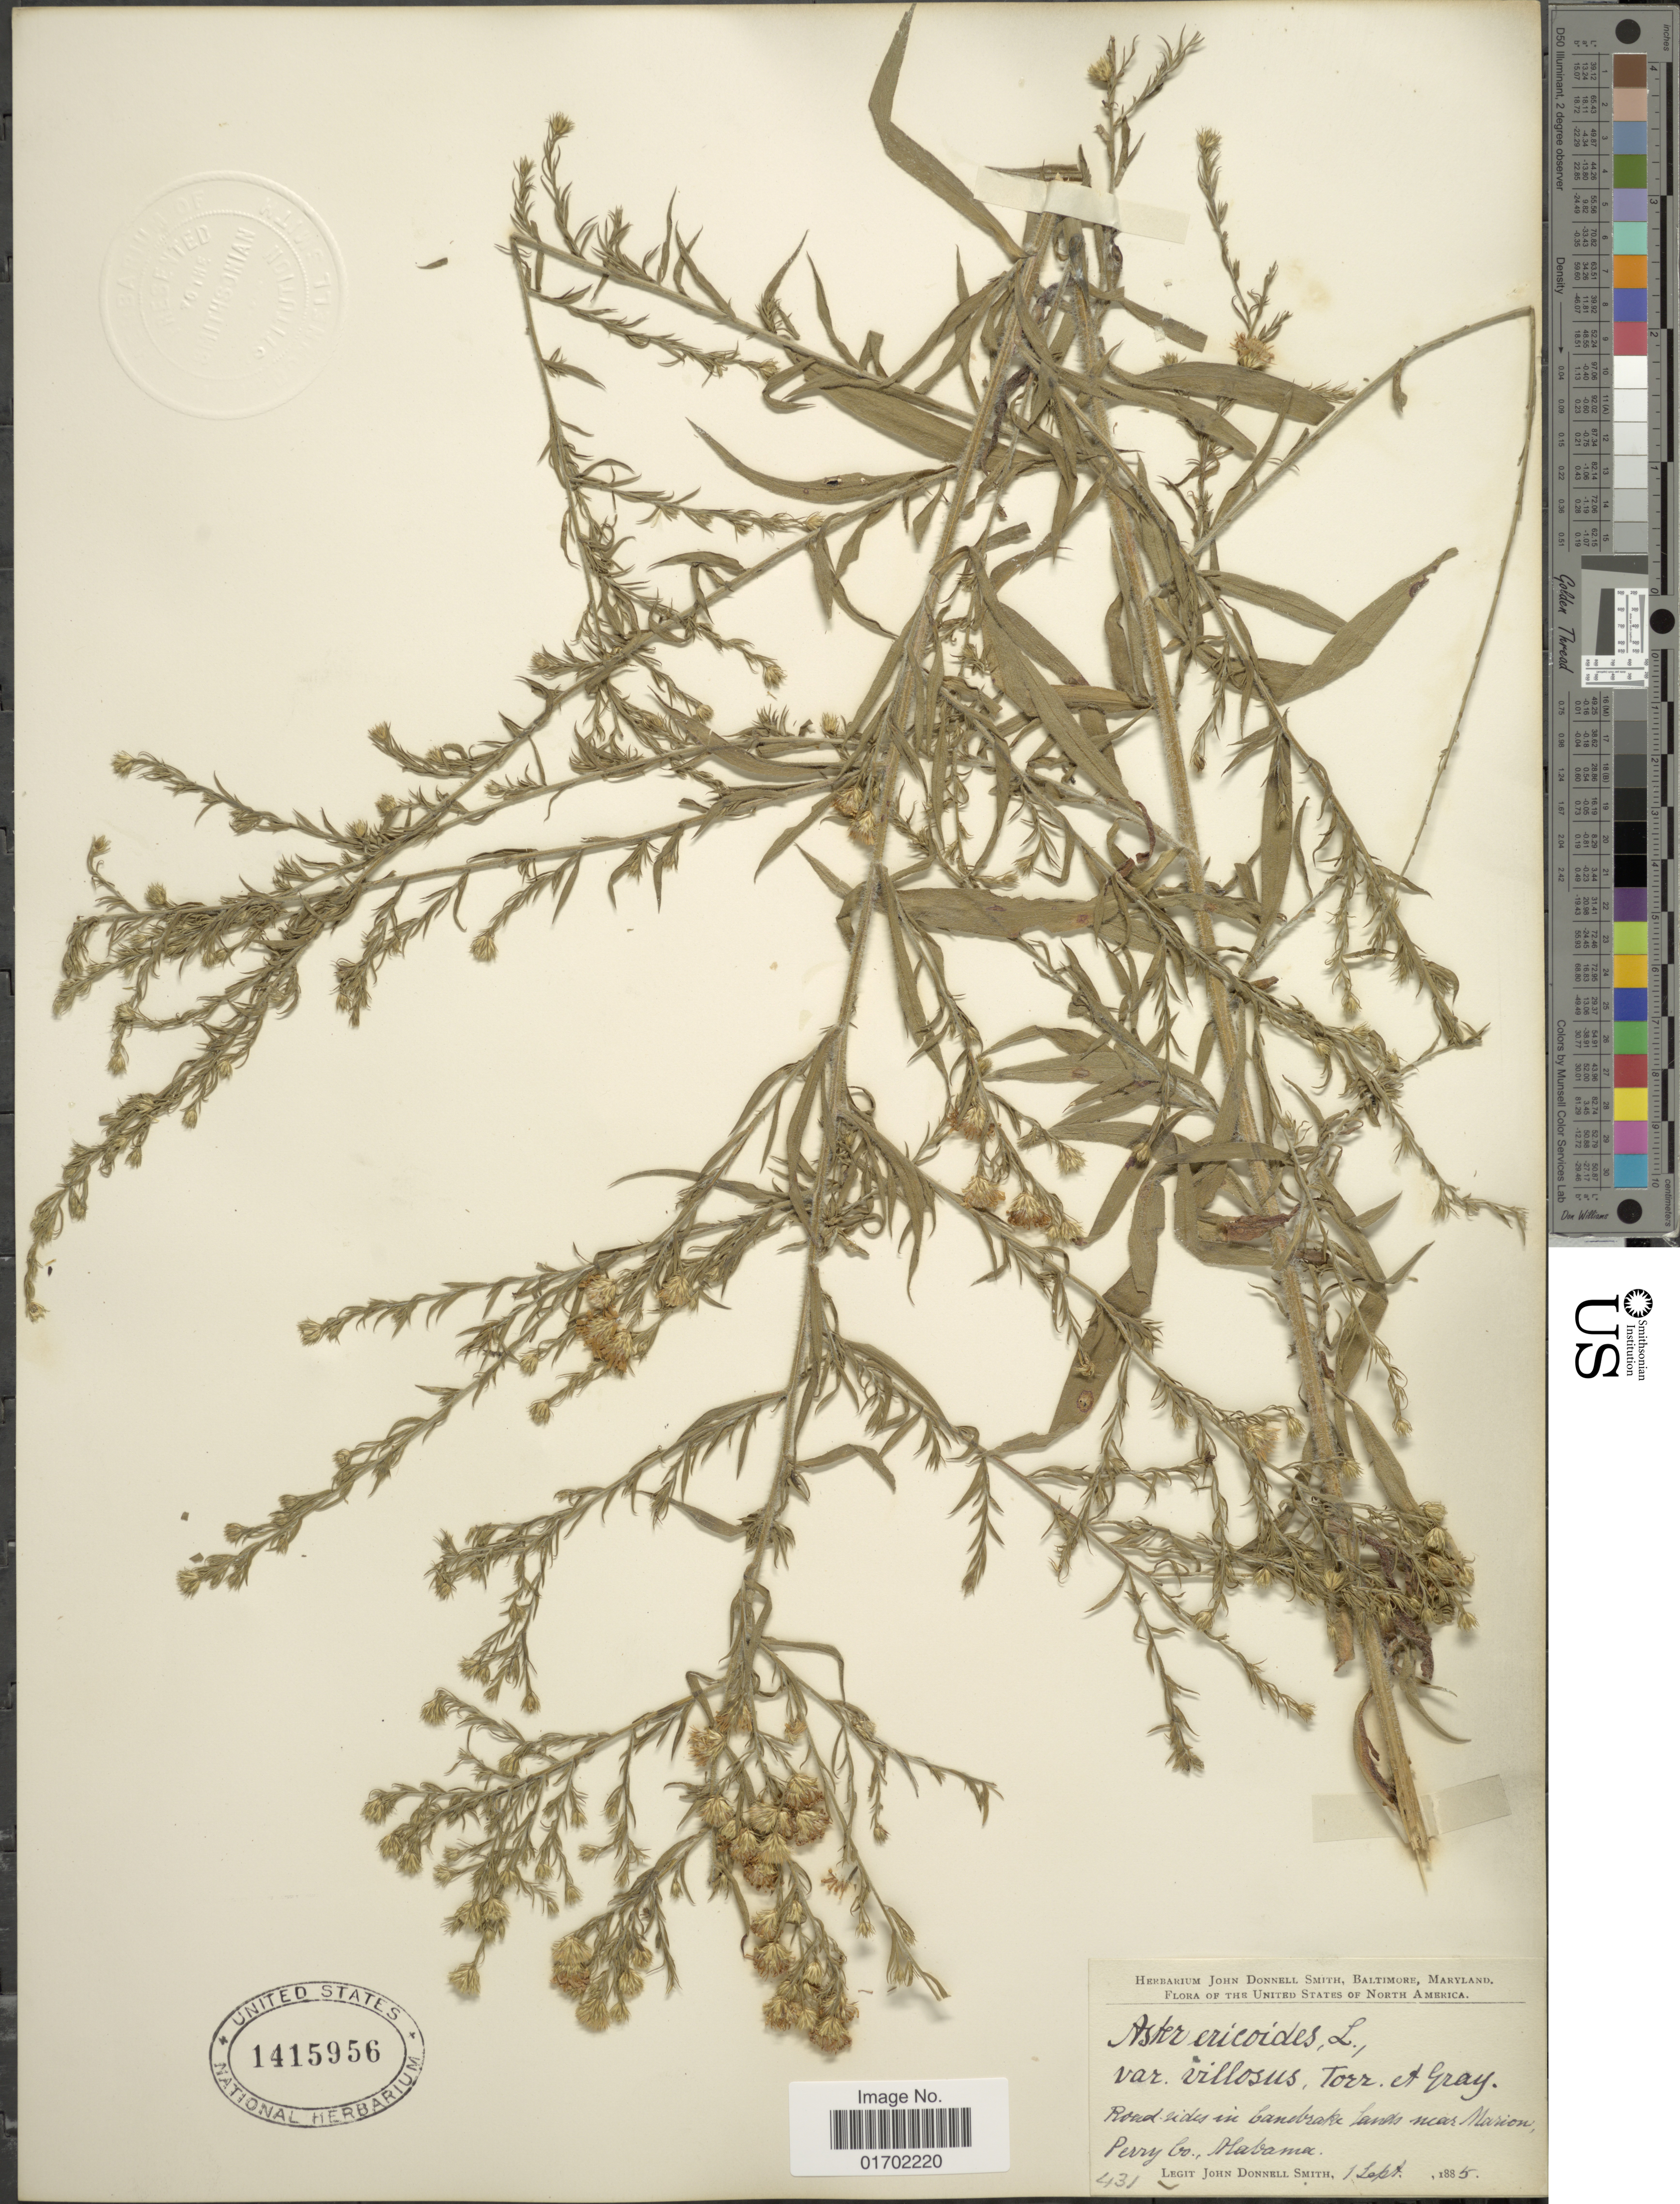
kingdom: Plantae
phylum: Tracheophyta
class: Magnoliopsida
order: Asterales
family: Asteraceae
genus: Symphyotrichum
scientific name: Symphyotrichum pilosum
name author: (Willd.) G.L. Nesom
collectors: J. Donnell Smith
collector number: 431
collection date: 1885-09-01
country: United States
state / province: Alabama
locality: United States of North America, near Marion, Perry Co.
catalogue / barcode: US 1415956